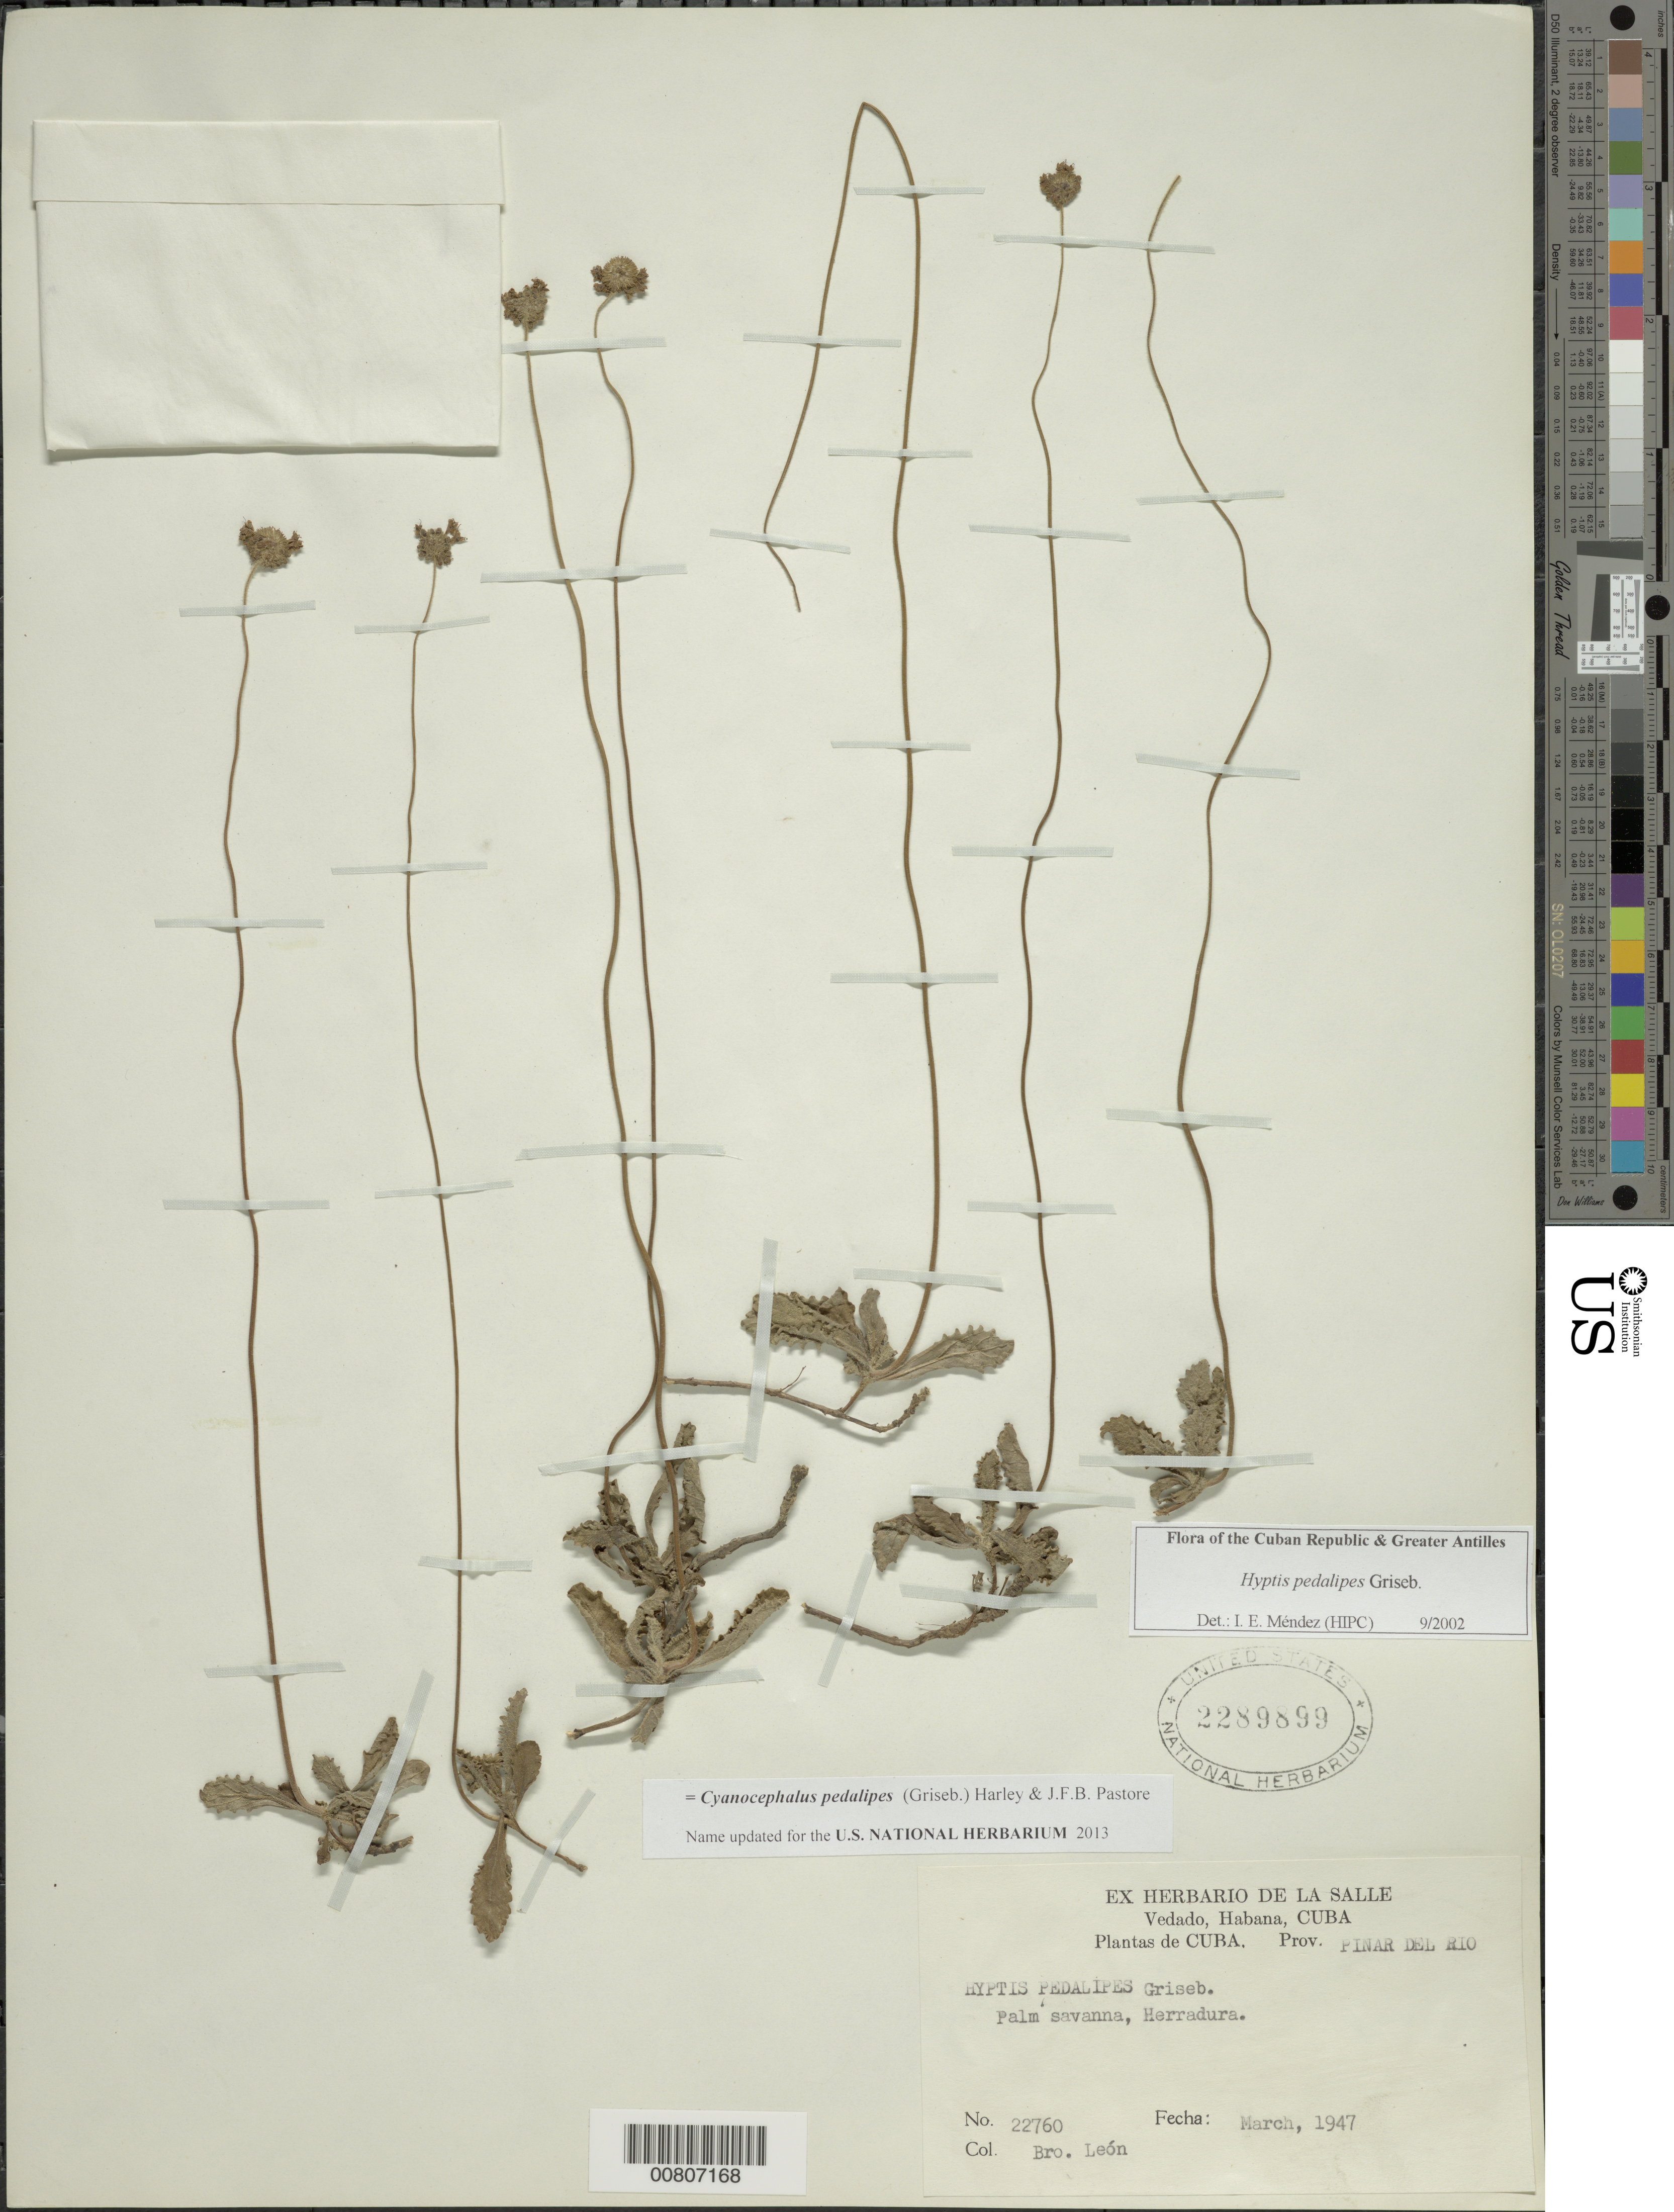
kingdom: Plantae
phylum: Tracheophyta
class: Magnoliopsida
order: Lamiales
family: Lamiaceae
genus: Hyptis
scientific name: Hyptis pedalipes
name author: Griseb.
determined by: Méndez, Isidro E., (HIPC)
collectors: Bro. León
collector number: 22760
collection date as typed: Mar 1947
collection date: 1947-03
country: Cuba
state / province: Pinar del Rio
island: Cuba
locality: Herradura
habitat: Palm savanna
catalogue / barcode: US 2289899